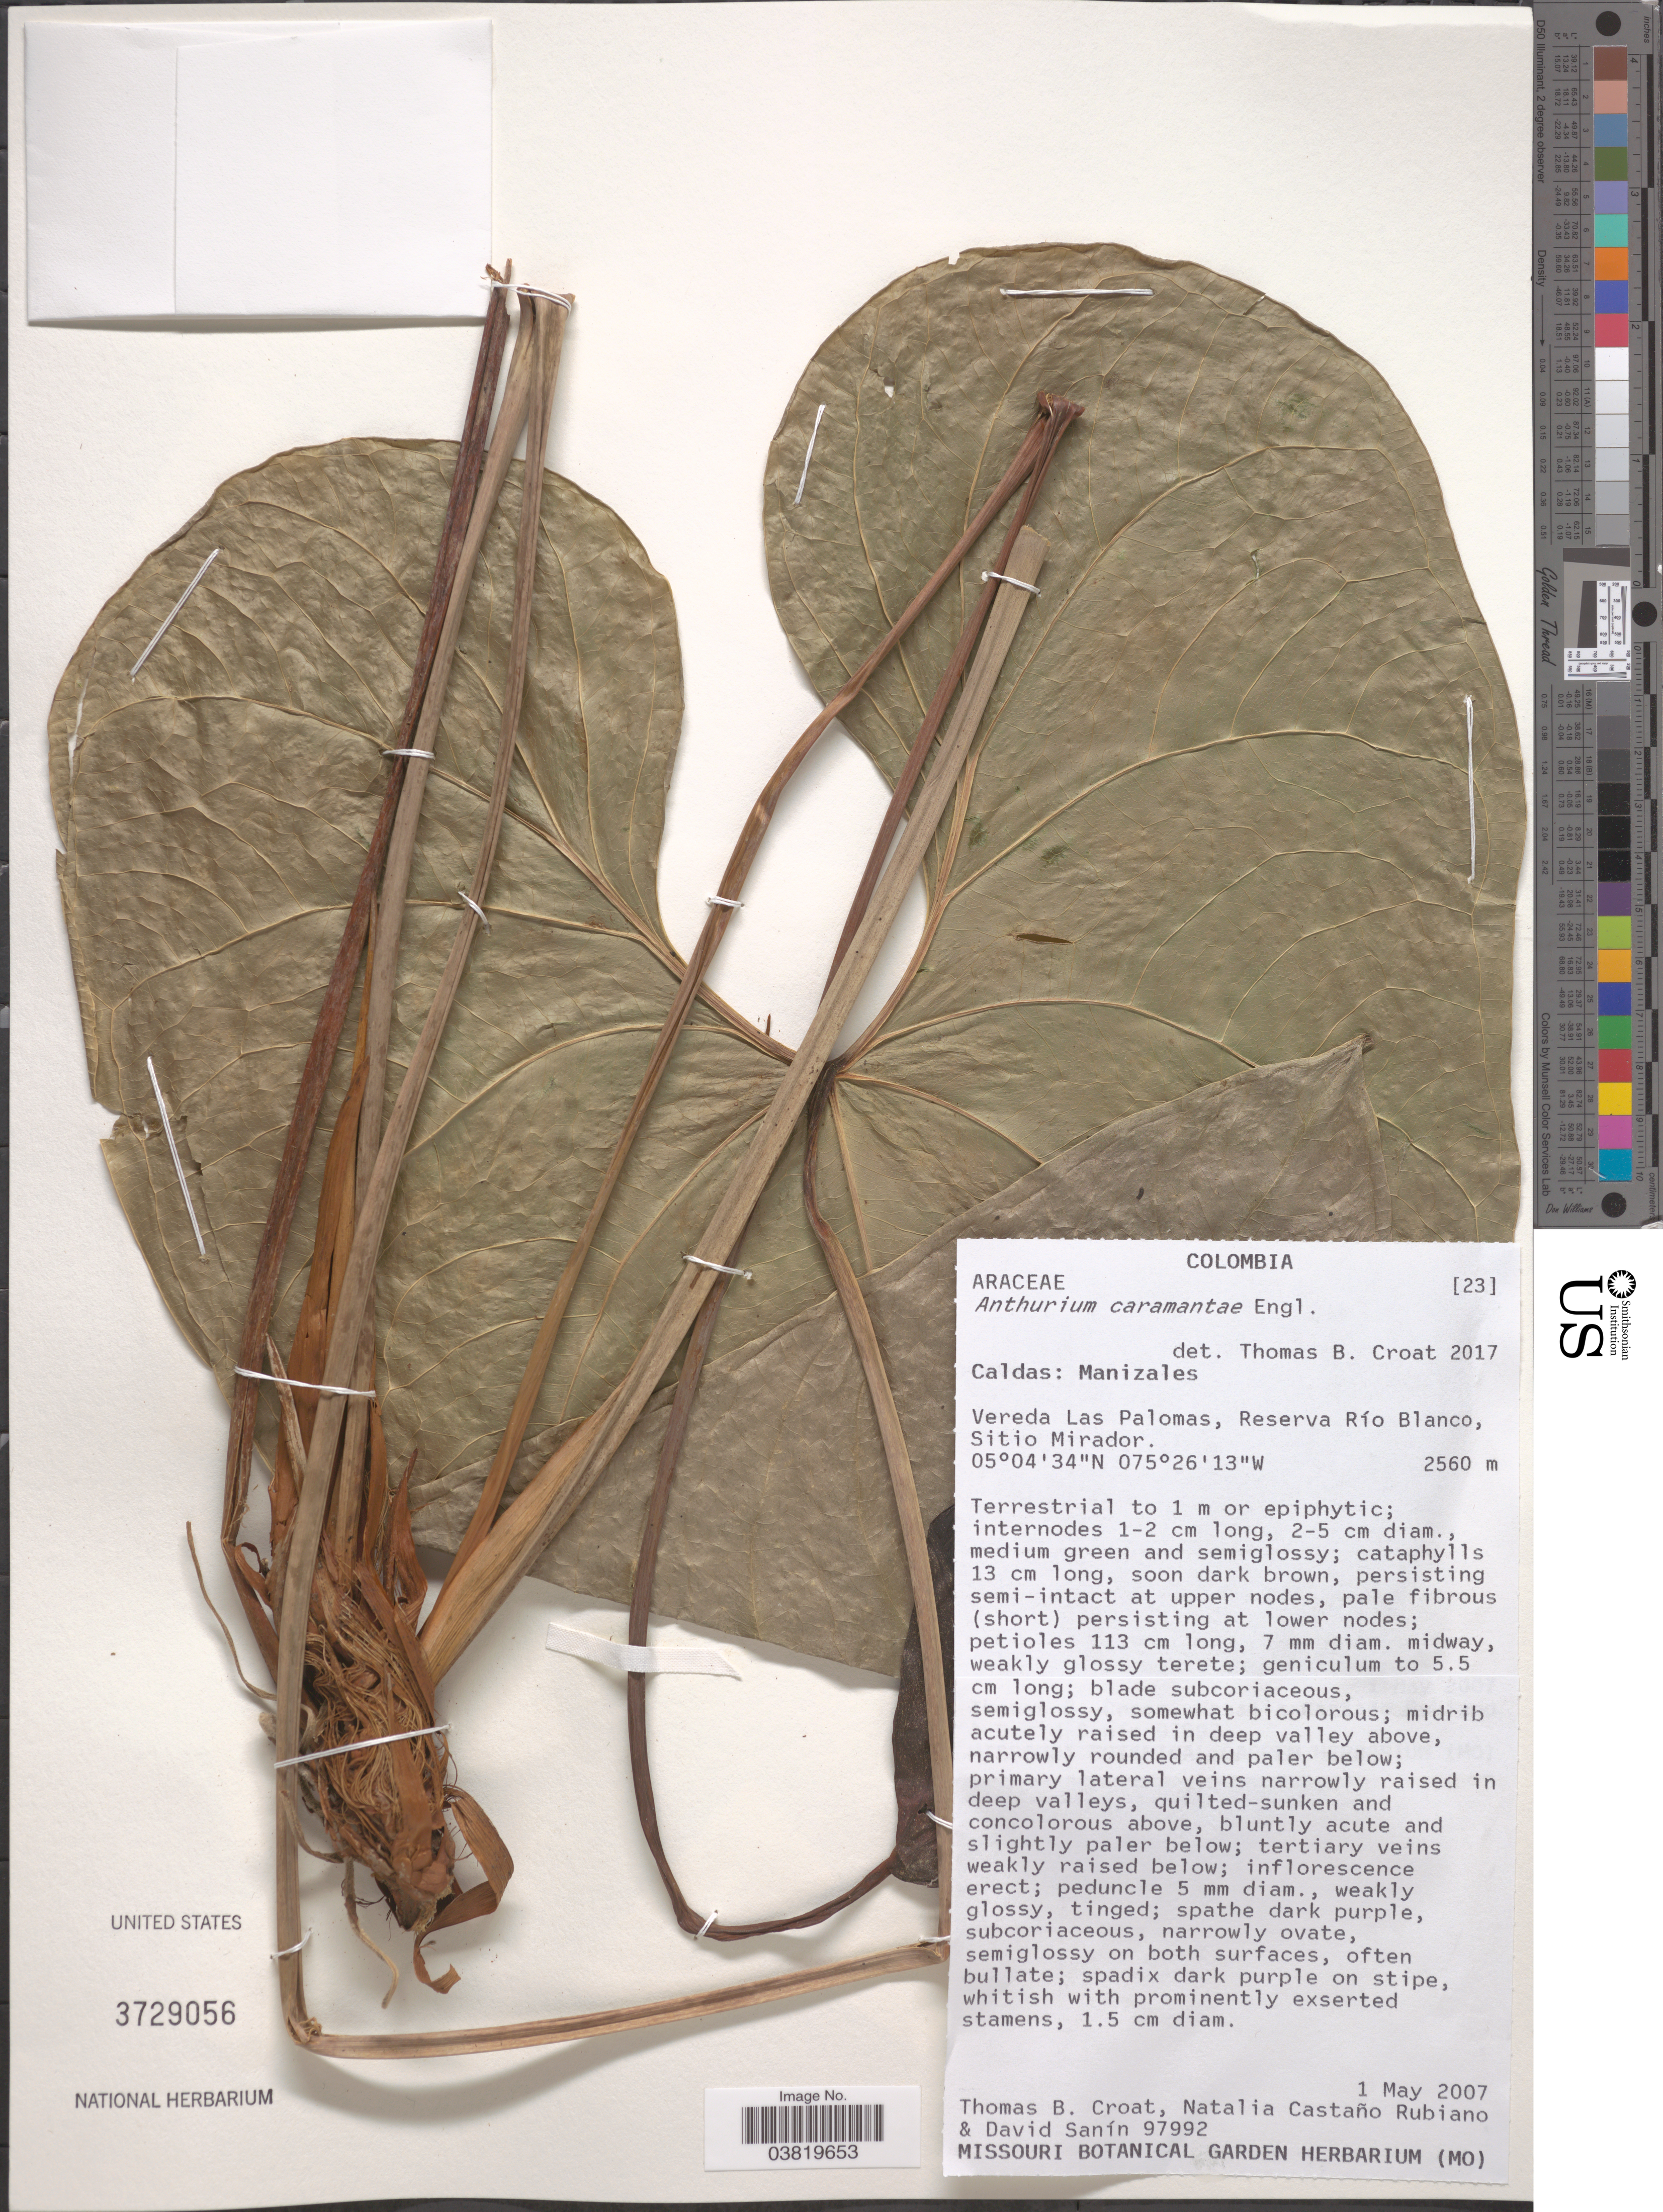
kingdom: Plantae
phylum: Tracheophyta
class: Liliopsida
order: Alismatales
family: Araceae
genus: Anthurium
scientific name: Anthurium caramantae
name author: Engl.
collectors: T. B. Croat, N. Castaño Rubiano & D. Sanin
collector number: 97992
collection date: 2007-05-01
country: Colombia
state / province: Caldas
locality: Manizales. Vereda Las Palomas, Reserva Río Blanco, Sitio Mirador.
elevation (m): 2560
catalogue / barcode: US 3729056